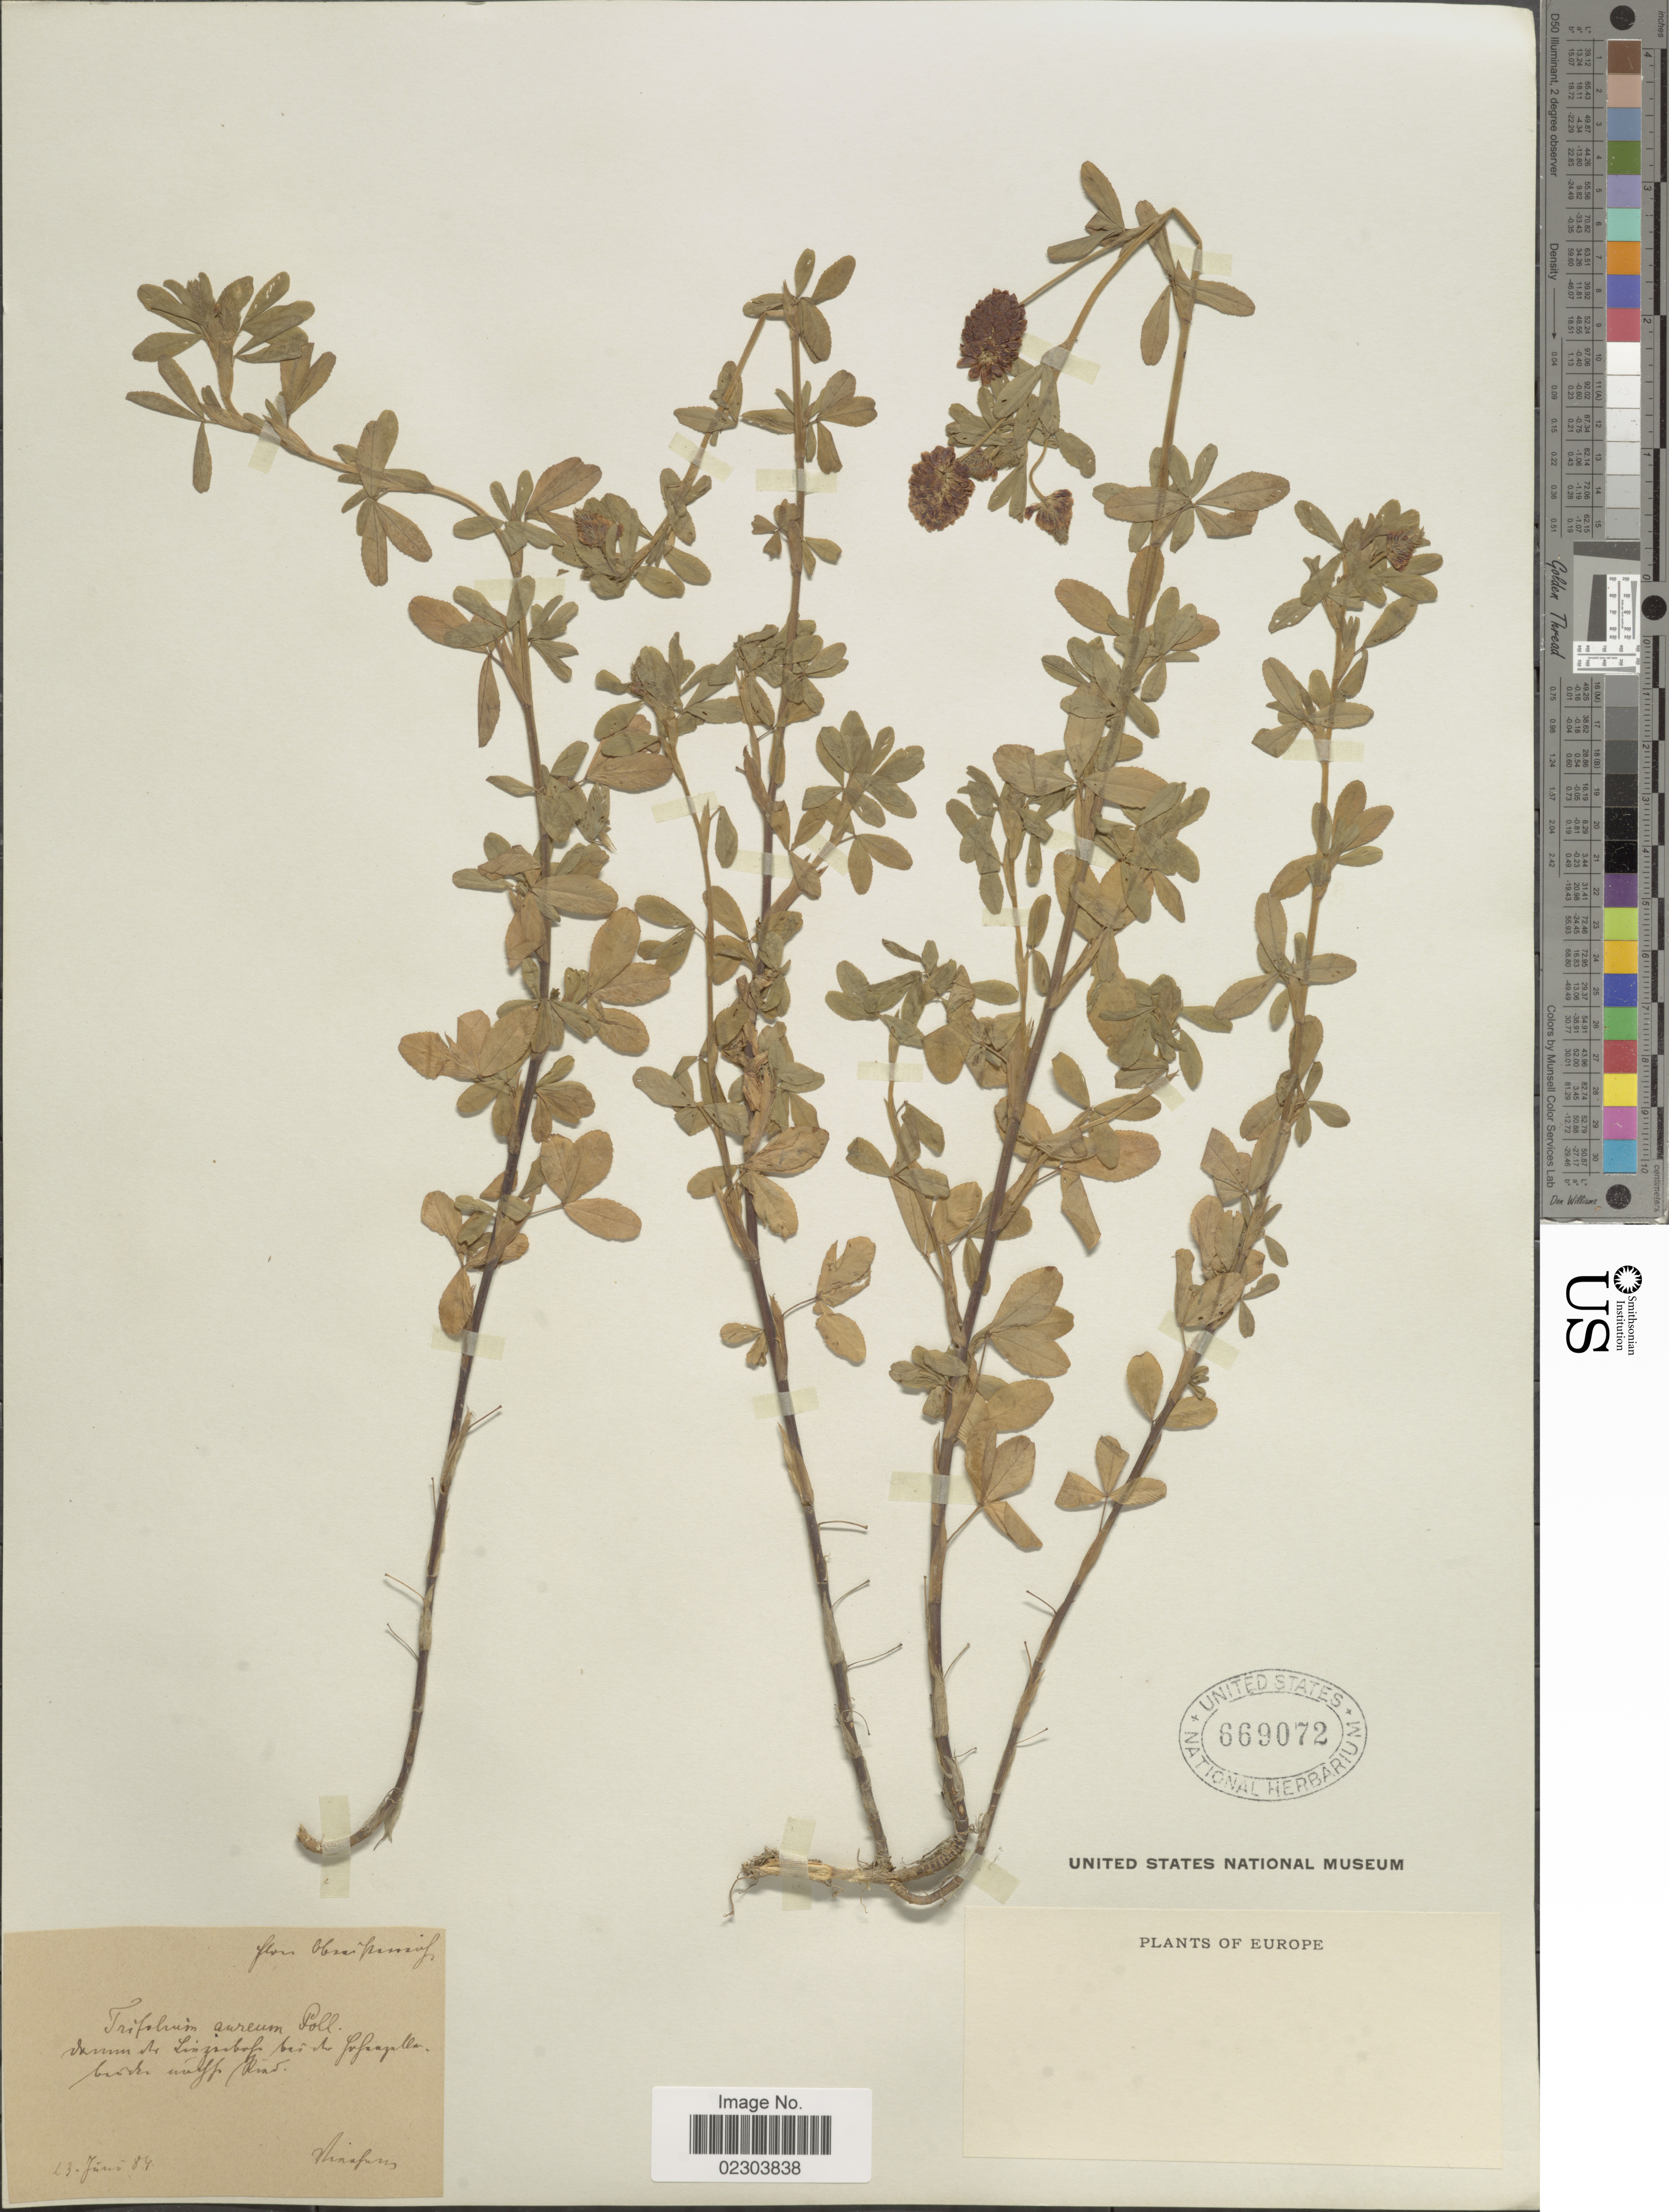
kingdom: Plantae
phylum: Tracheophyta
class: Magnoliopsida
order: Fabales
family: Fabaceae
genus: Trifolium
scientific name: Trifolium aureum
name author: Pollich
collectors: F. Vierhapper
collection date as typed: Transcribed d/m/y: 13/6/84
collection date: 1884-06-23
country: Austria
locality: Flora Oberösterreich, Damm der Linzerbahn bei der Hohenzellerbrücke nächst Ried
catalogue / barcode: US 669072